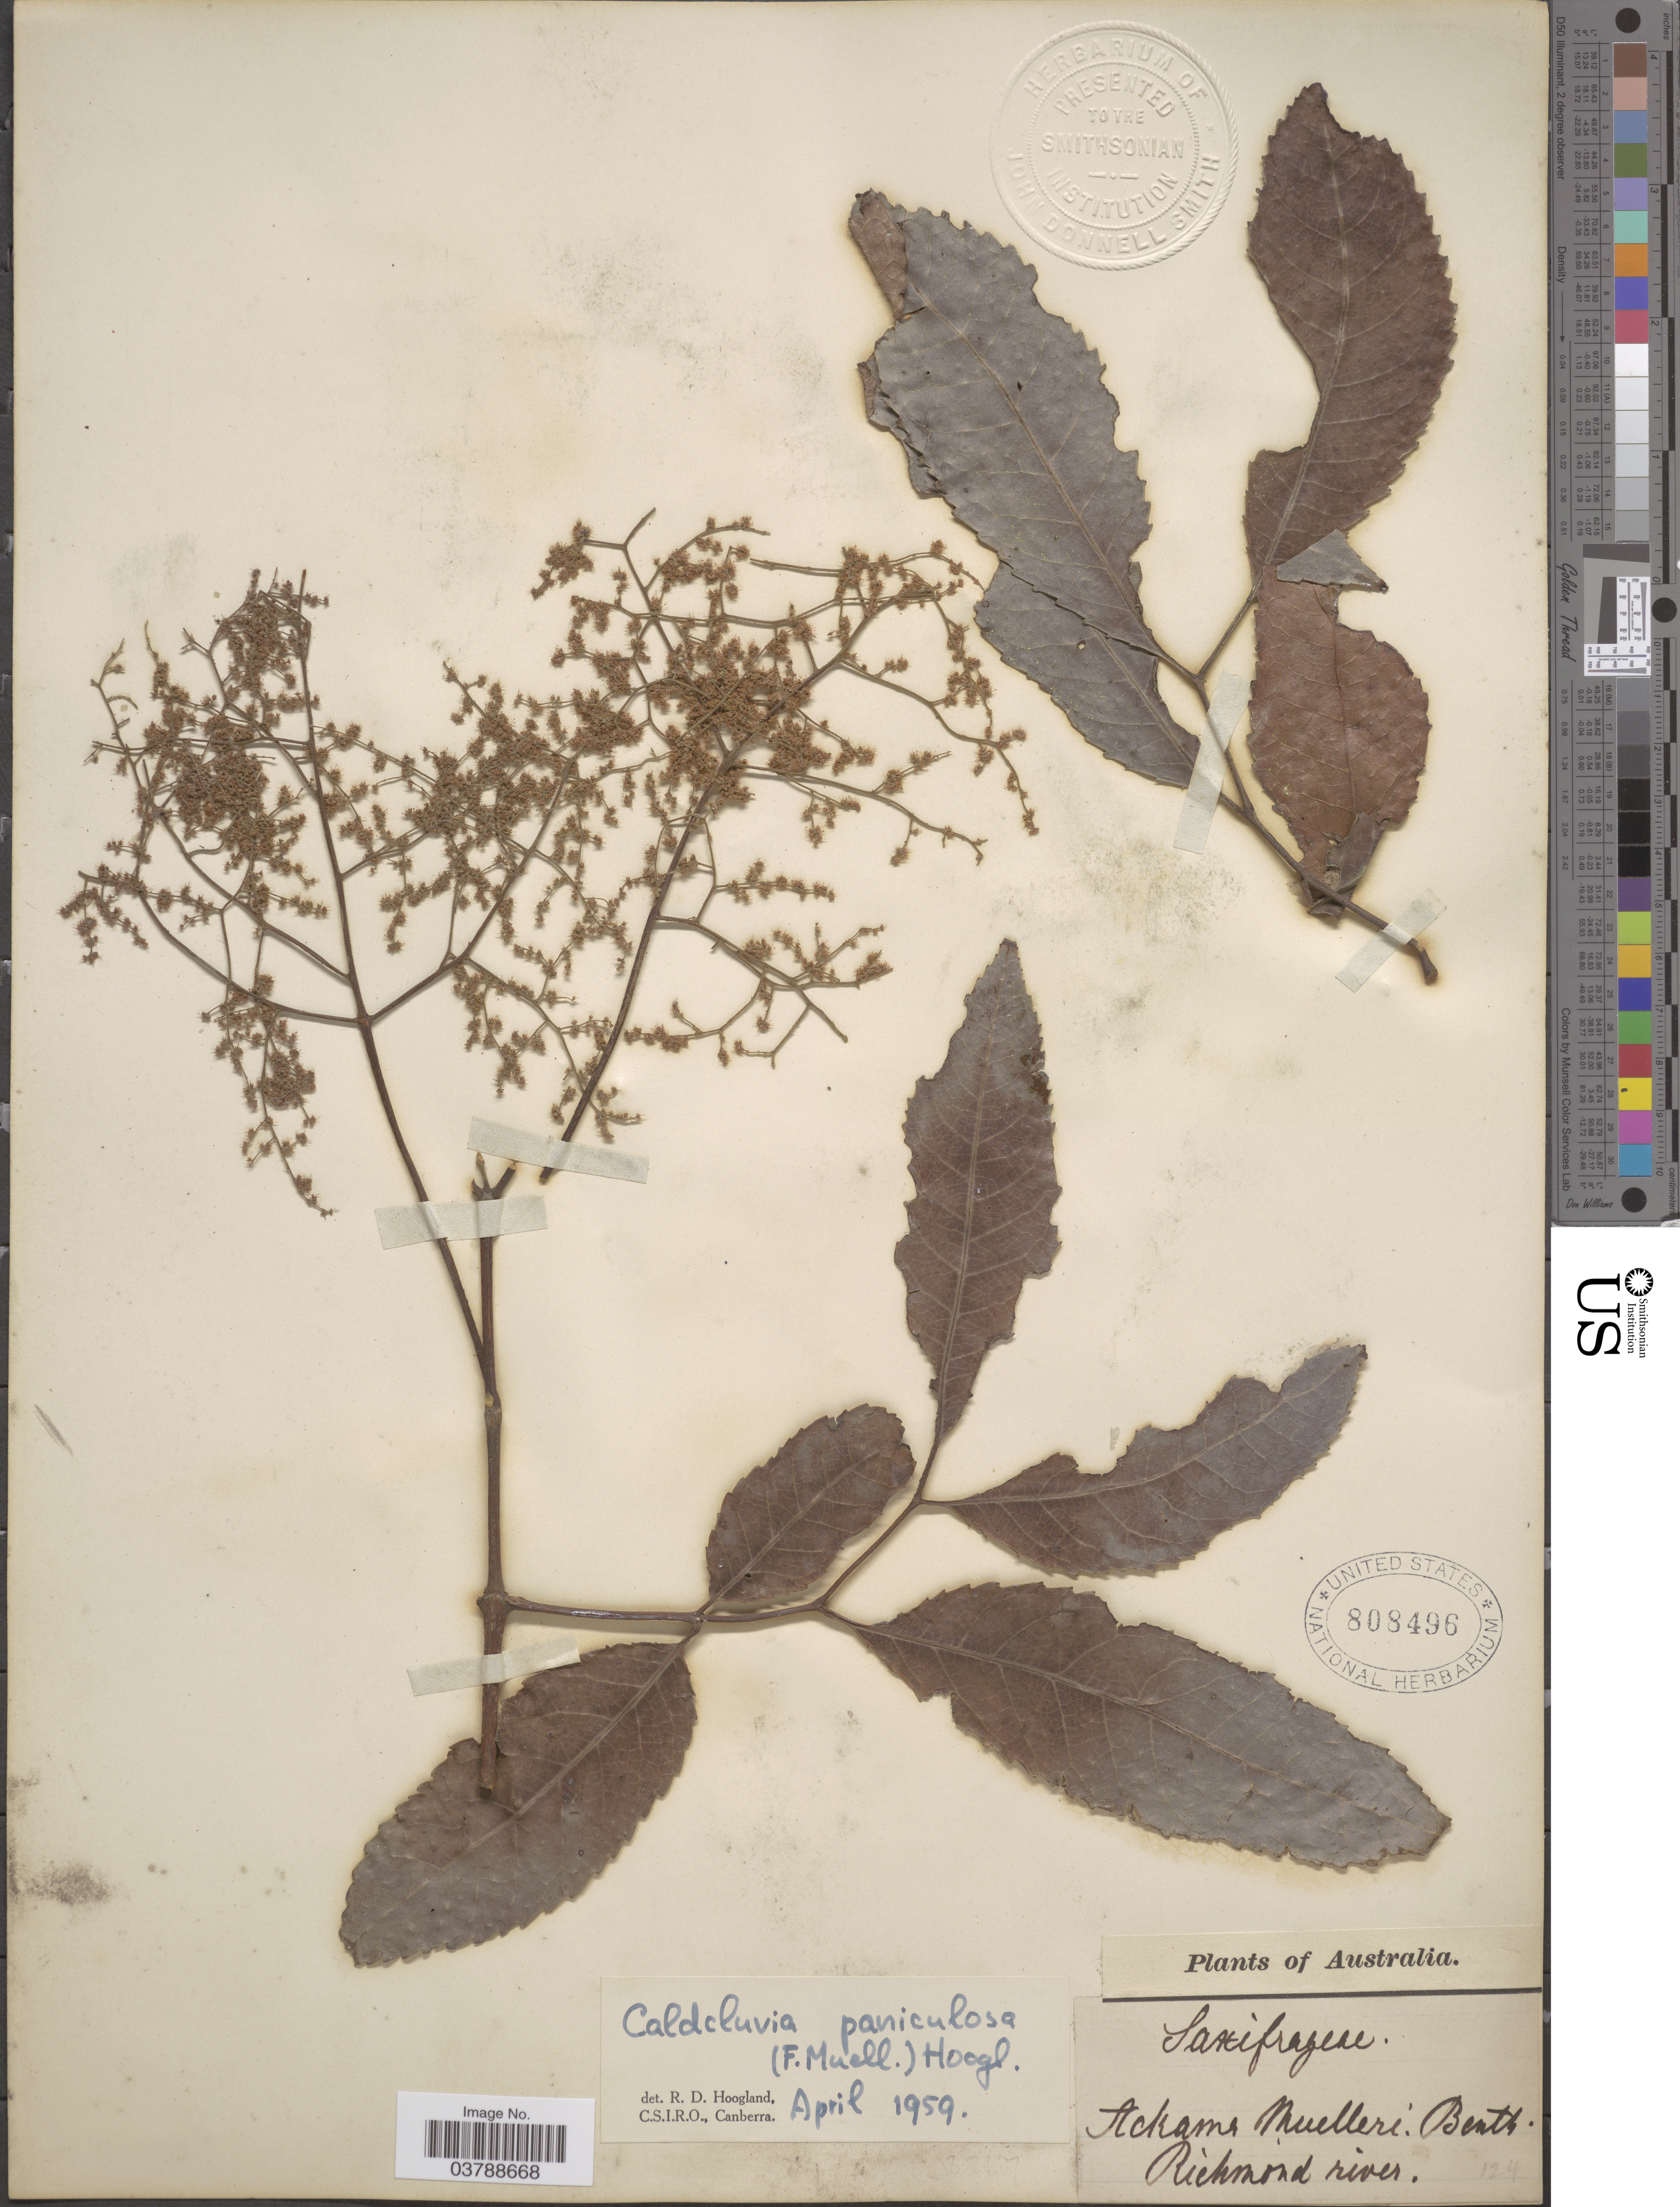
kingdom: Plantae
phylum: Tracheophyta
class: Magnoliopsida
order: Oxalidales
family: Cunoniaceae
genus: Caldcluvia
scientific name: Caldcluvia paniculosa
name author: Hoogland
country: Australia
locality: Richmond River.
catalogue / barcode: US 808496